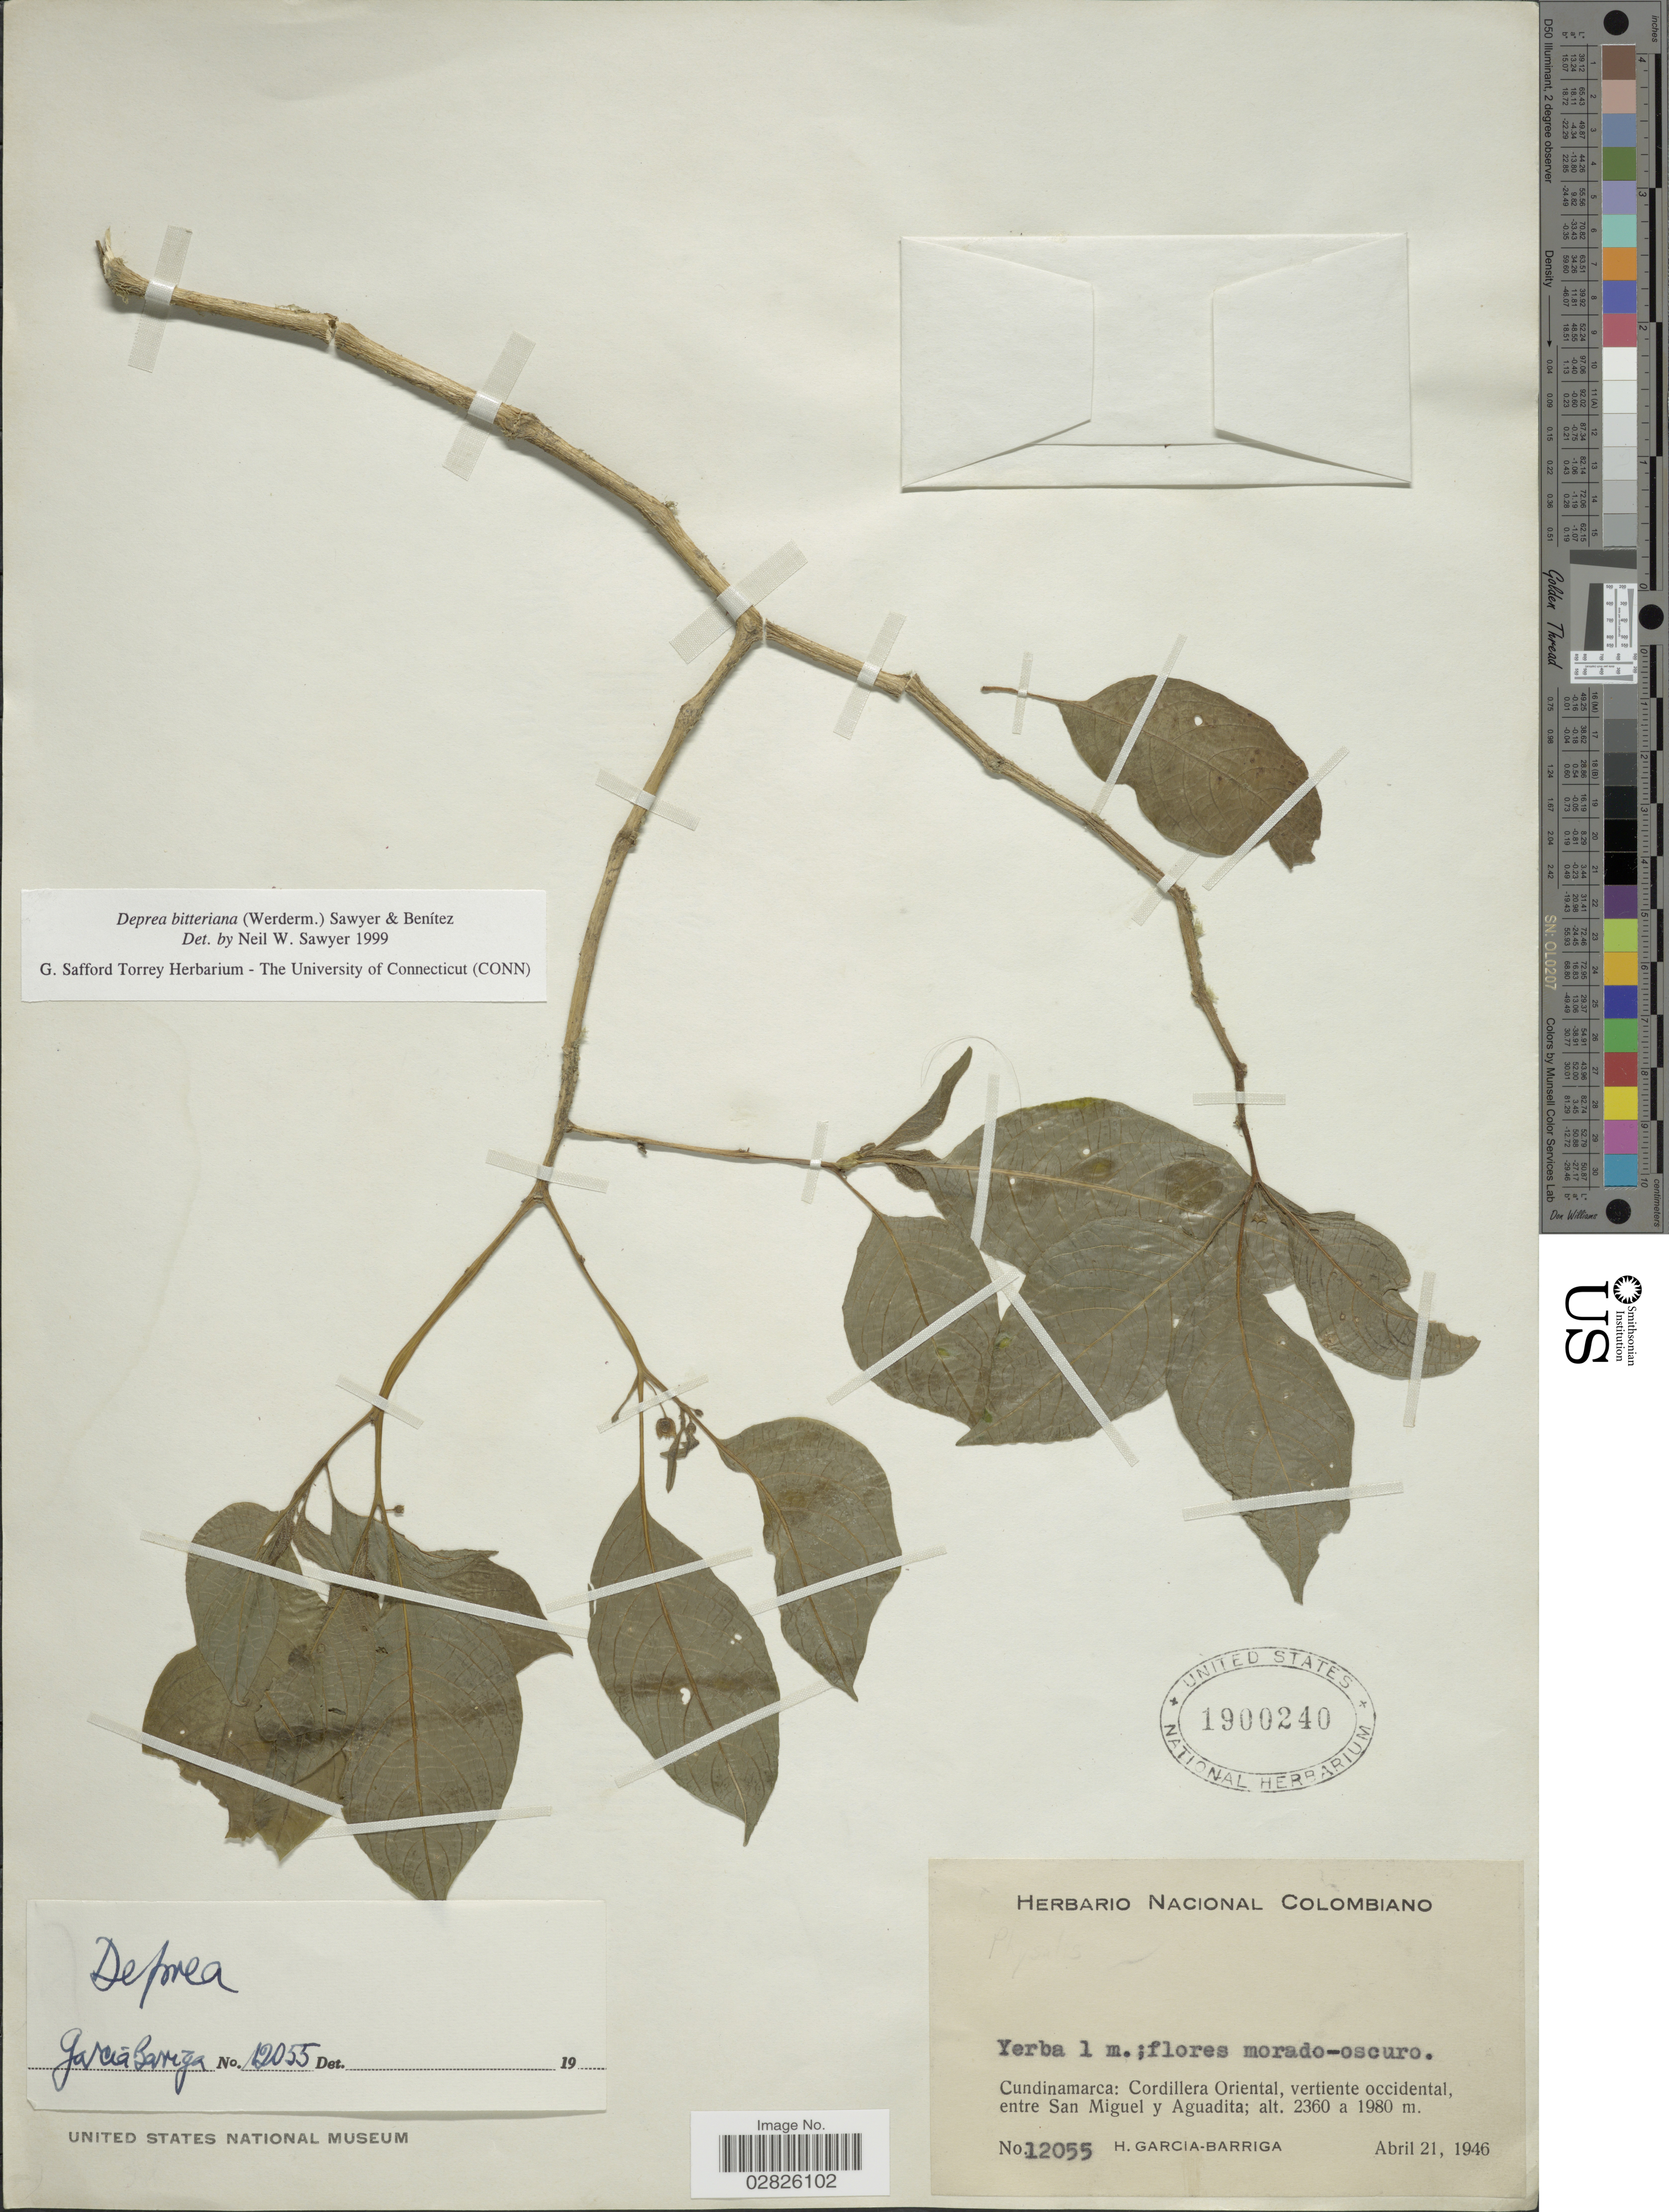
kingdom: Plantae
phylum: Tracheophyta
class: Magnoliopsida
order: Solanales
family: Solanaceae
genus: Deprea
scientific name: Deprea bitteriana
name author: (Werderm.) Sawyer & Benítez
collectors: H. García Barriga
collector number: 12055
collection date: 1946-04-21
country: Colombia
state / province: Cundinamarca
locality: Cordillera Oriental, vertiente occidental, entre San Miguel y Aguadita.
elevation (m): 1980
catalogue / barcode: US 1900240